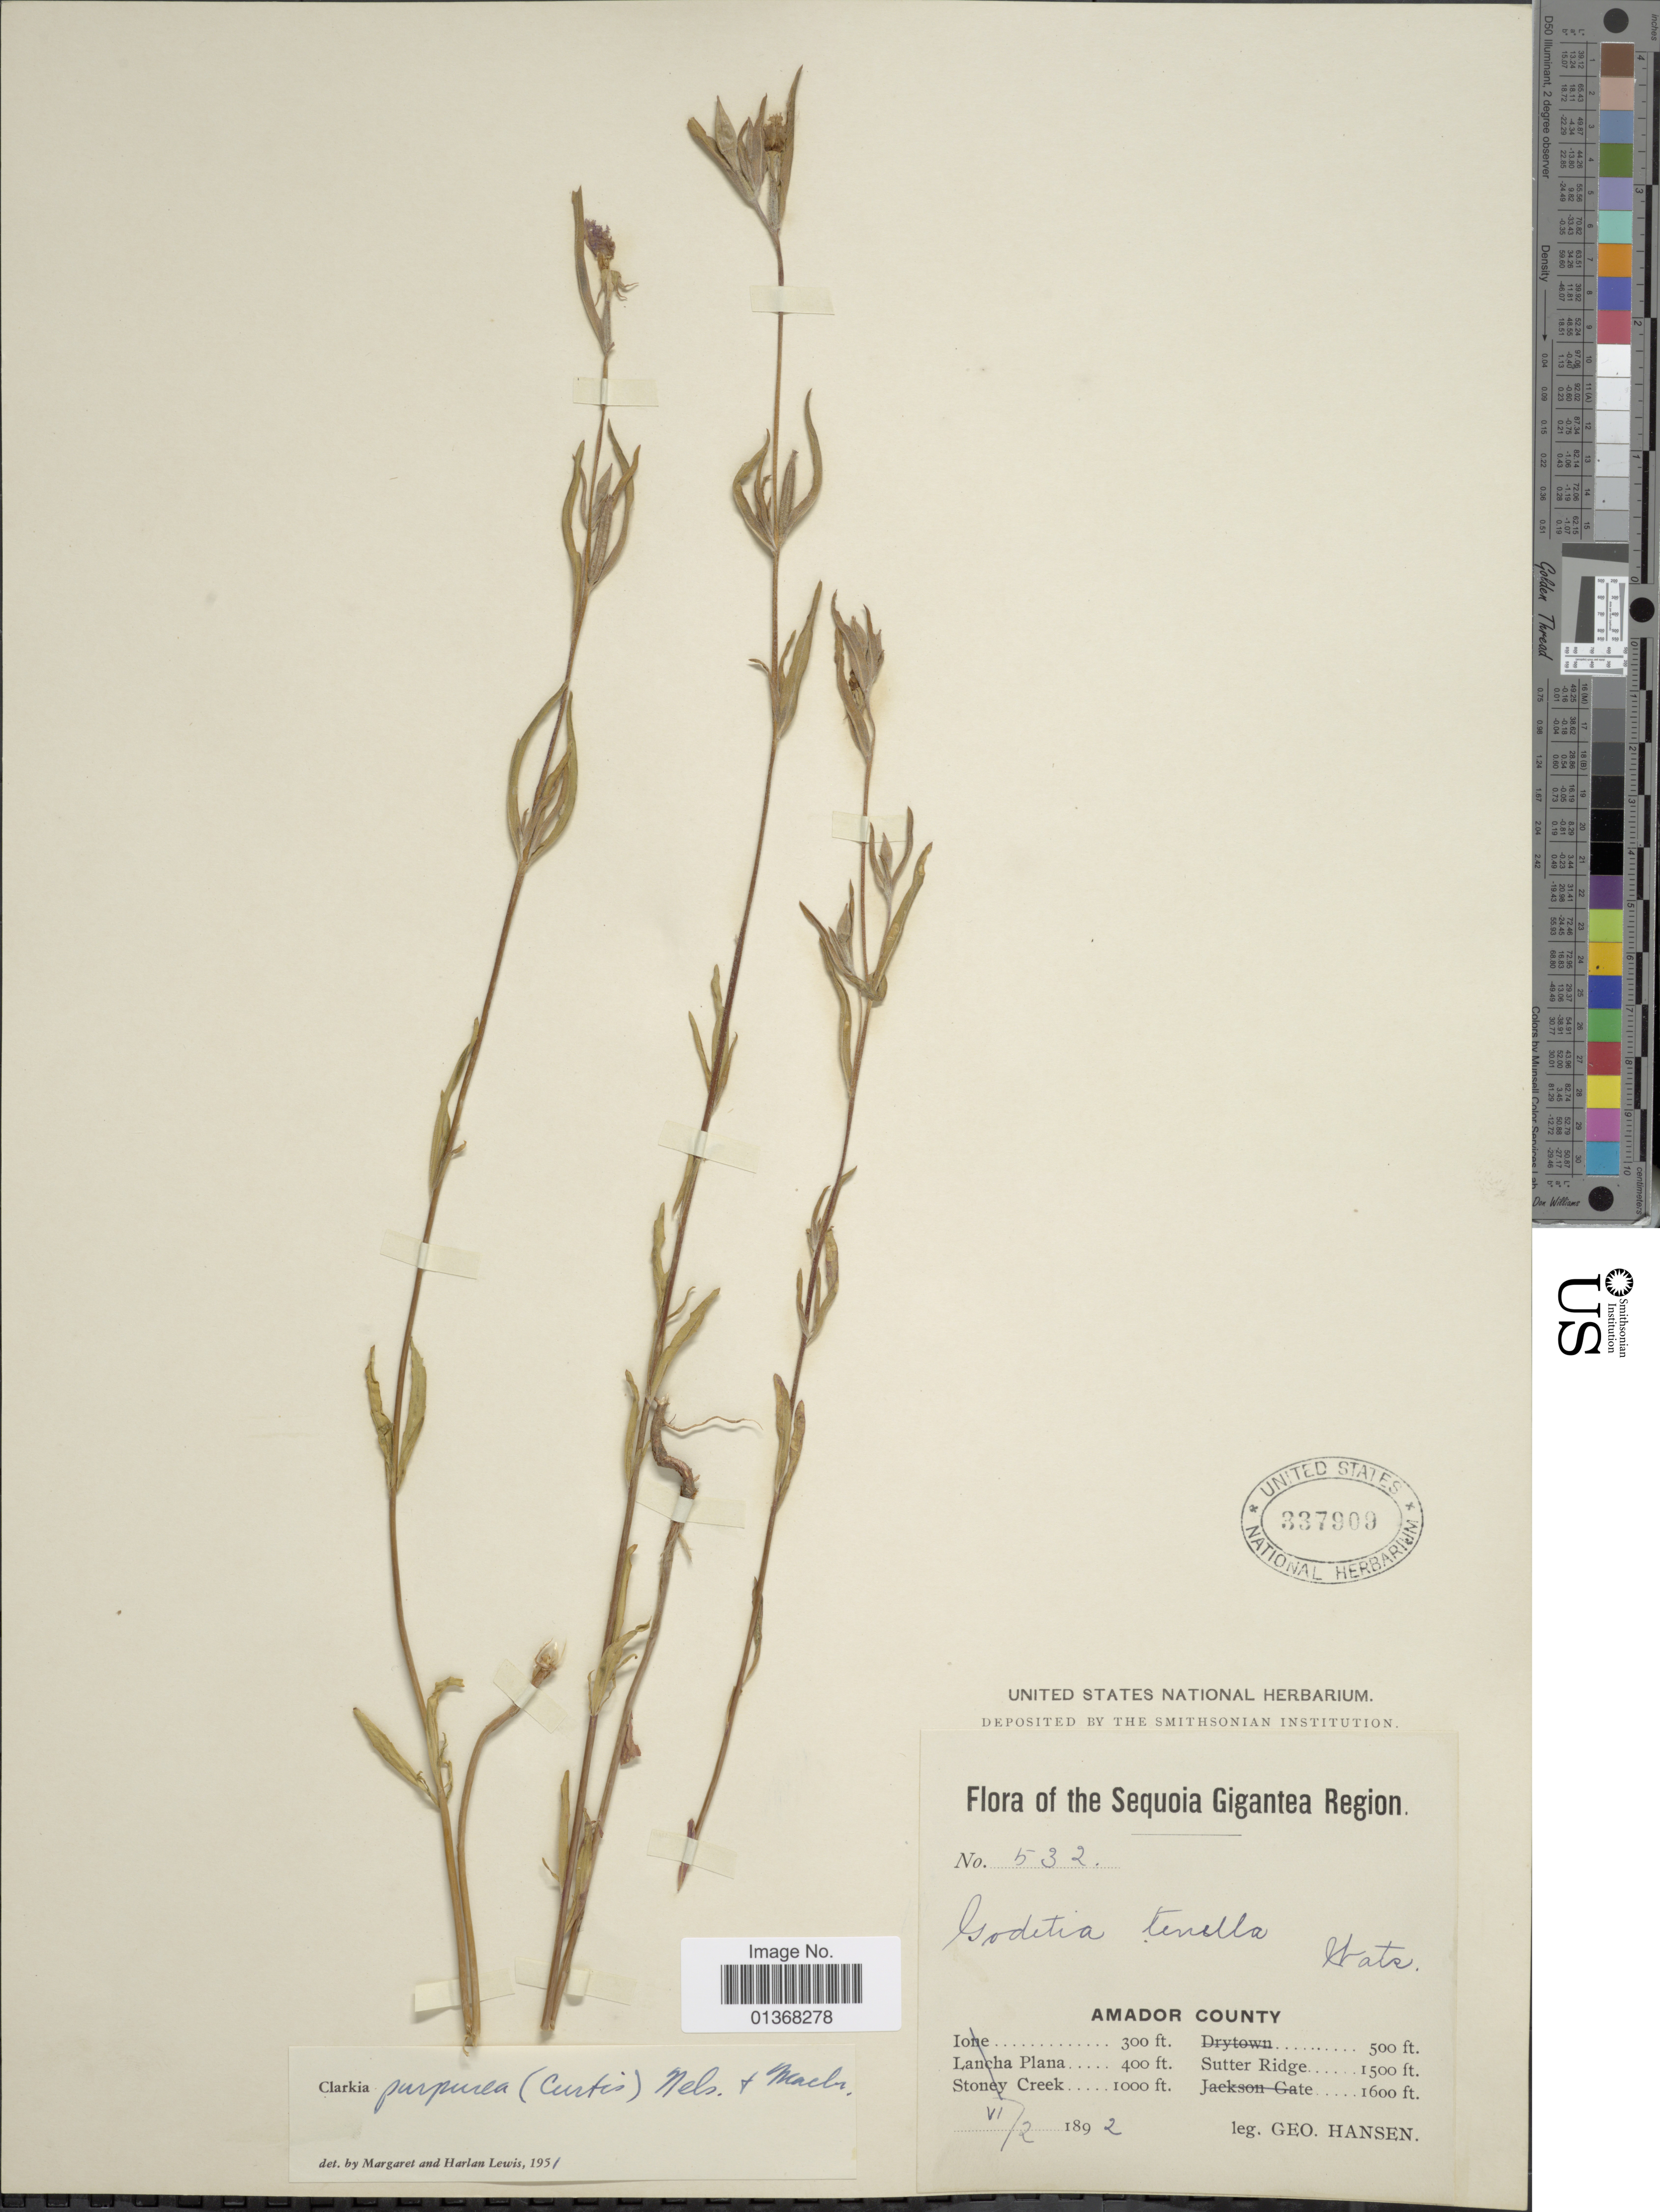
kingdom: Plantae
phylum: Tracheophyta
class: Magnoliopsida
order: Myrtales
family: Onagraceae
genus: Clarkia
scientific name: Clarkia purpurea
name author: (Curtis) A. Nelson & J.F. Macbr.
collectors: G. Hansen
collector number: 532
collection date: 1892-06-02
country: United States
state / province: California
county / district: Amador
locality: Sequoia Gigantea Region, Amador County, Sutter Ridge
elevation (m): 457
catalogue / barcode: US 337909